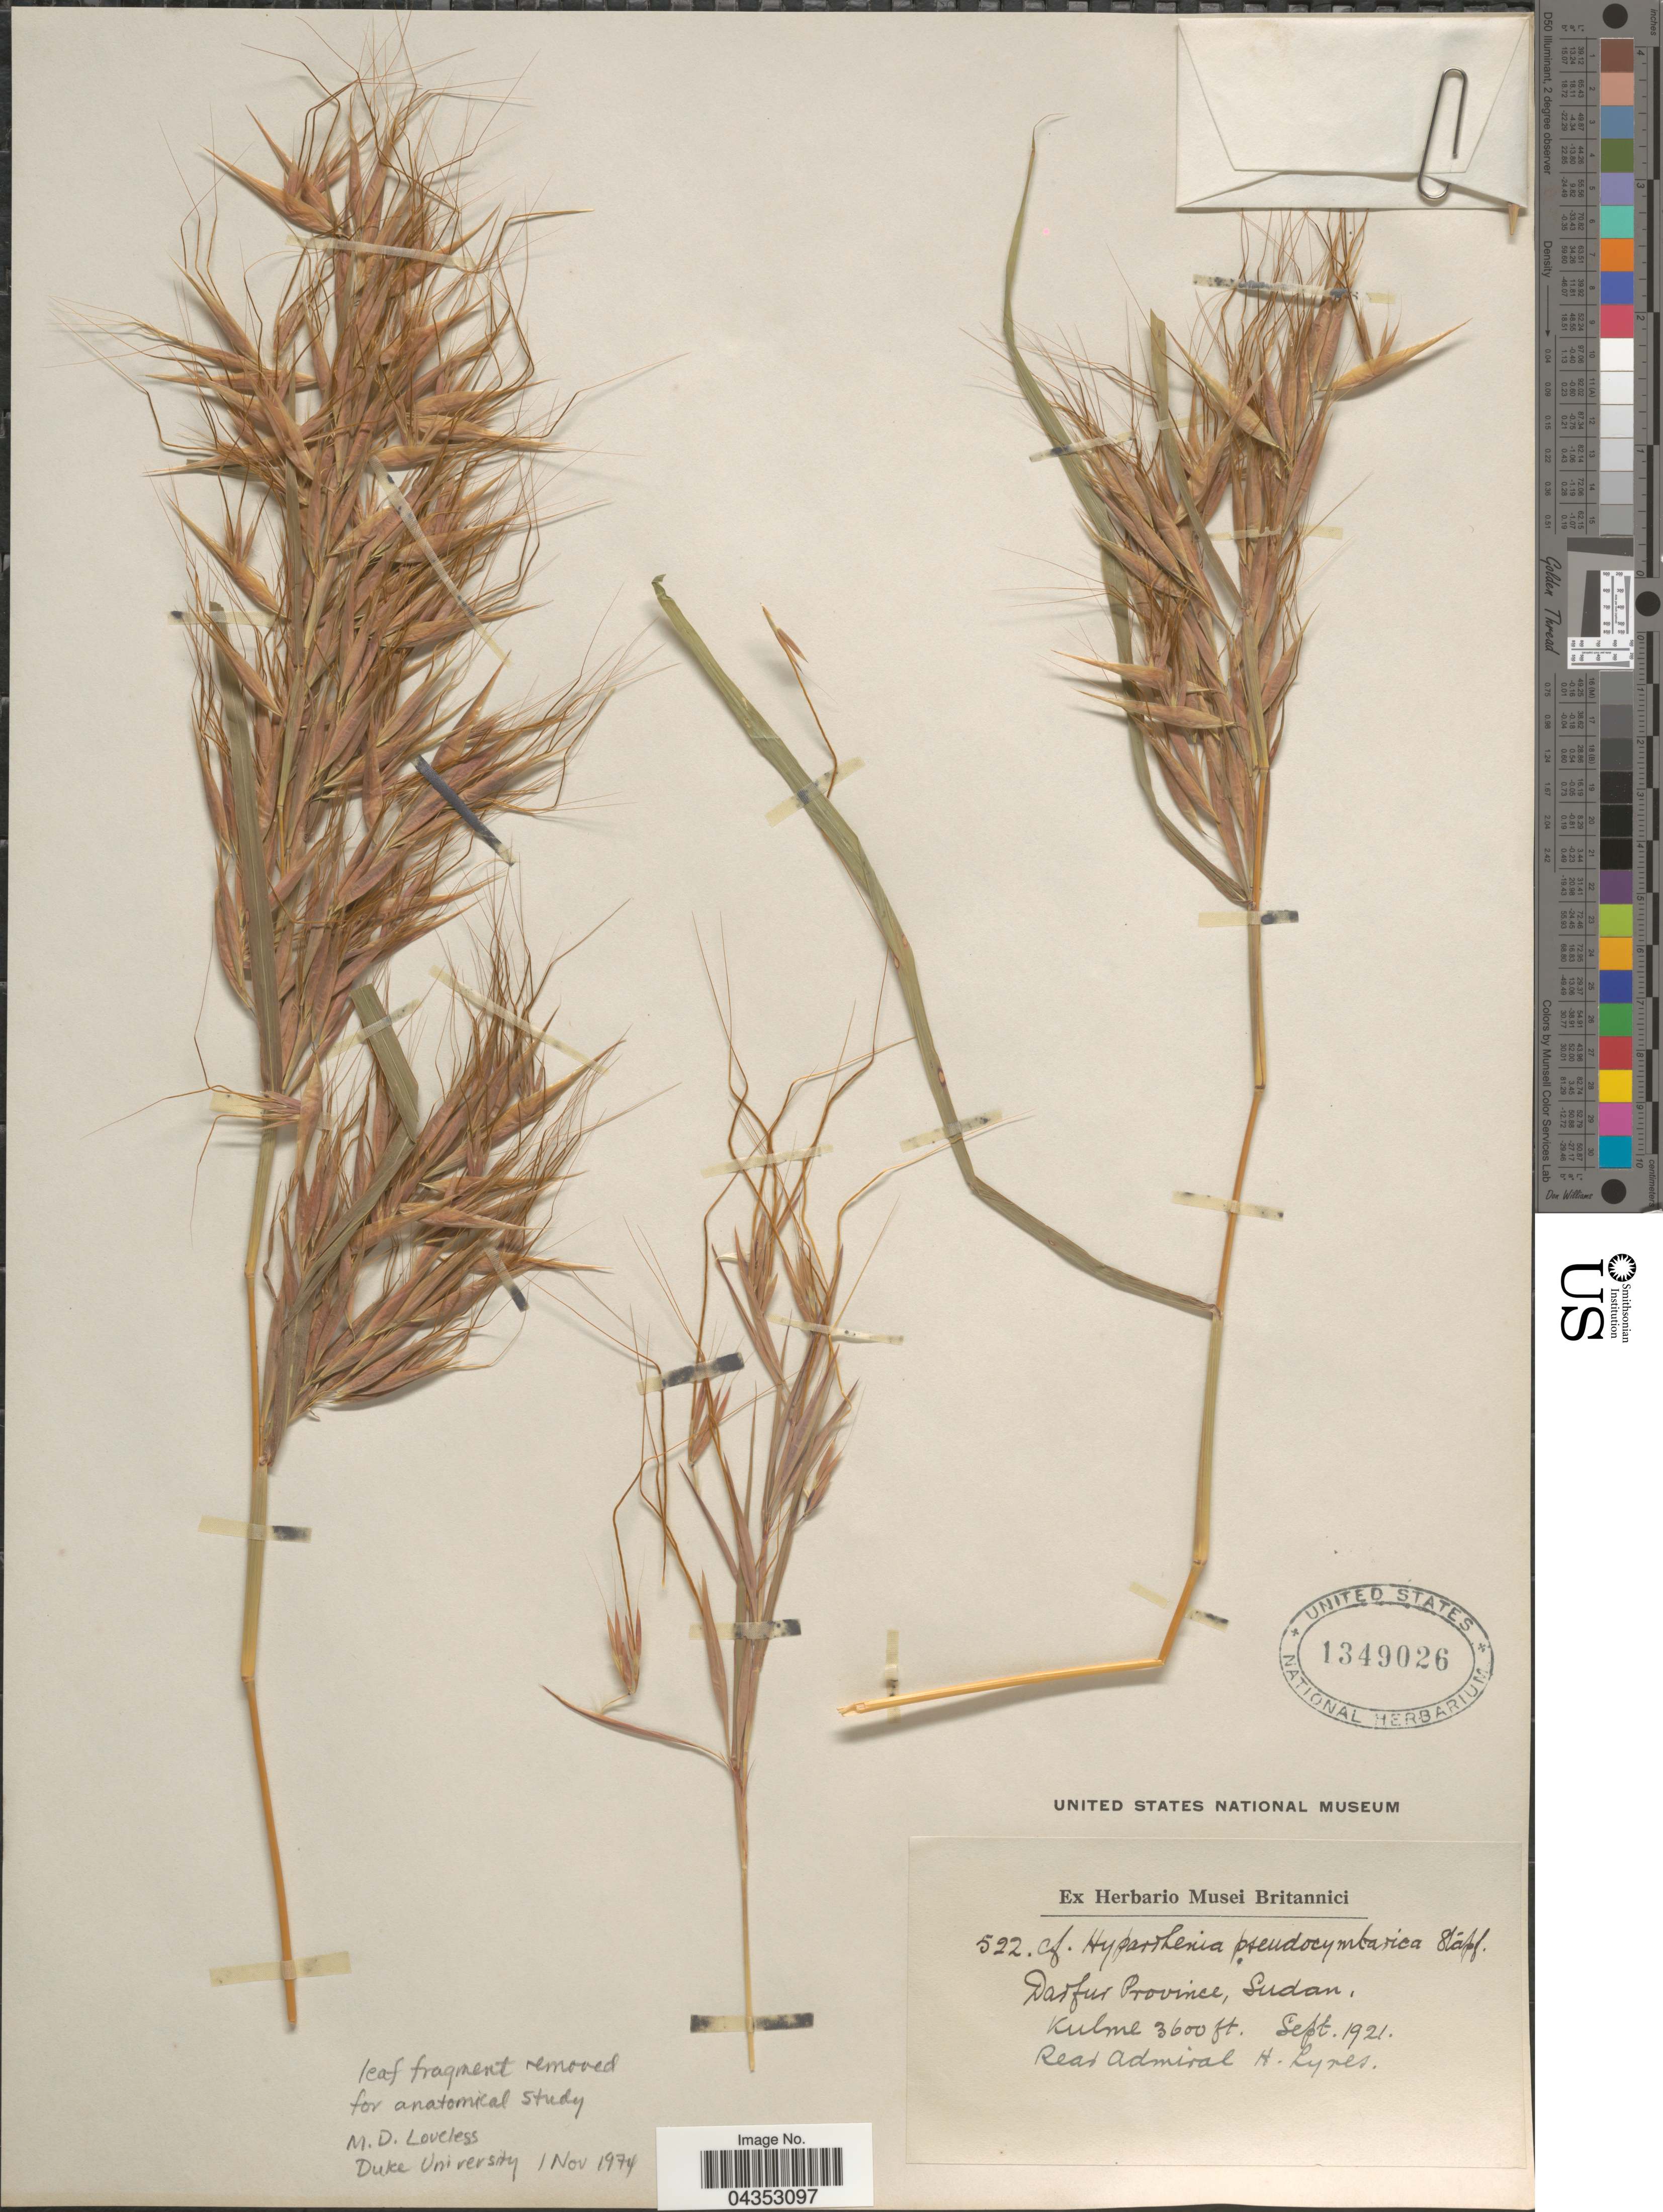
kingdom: Plantae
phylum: Tracheophyta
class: Liliopsida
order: Poales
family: Poaceae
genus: Hyparrhenia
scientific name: Hyparrhenia anthistirioides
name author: (Hochst. ex A. Rich.) Andersson ex Stapf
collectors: H. Lynes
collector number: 522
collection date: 1921-09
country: Sudan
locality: Darfur Province, Kulme.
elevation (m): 1097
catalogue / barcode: US 1349026